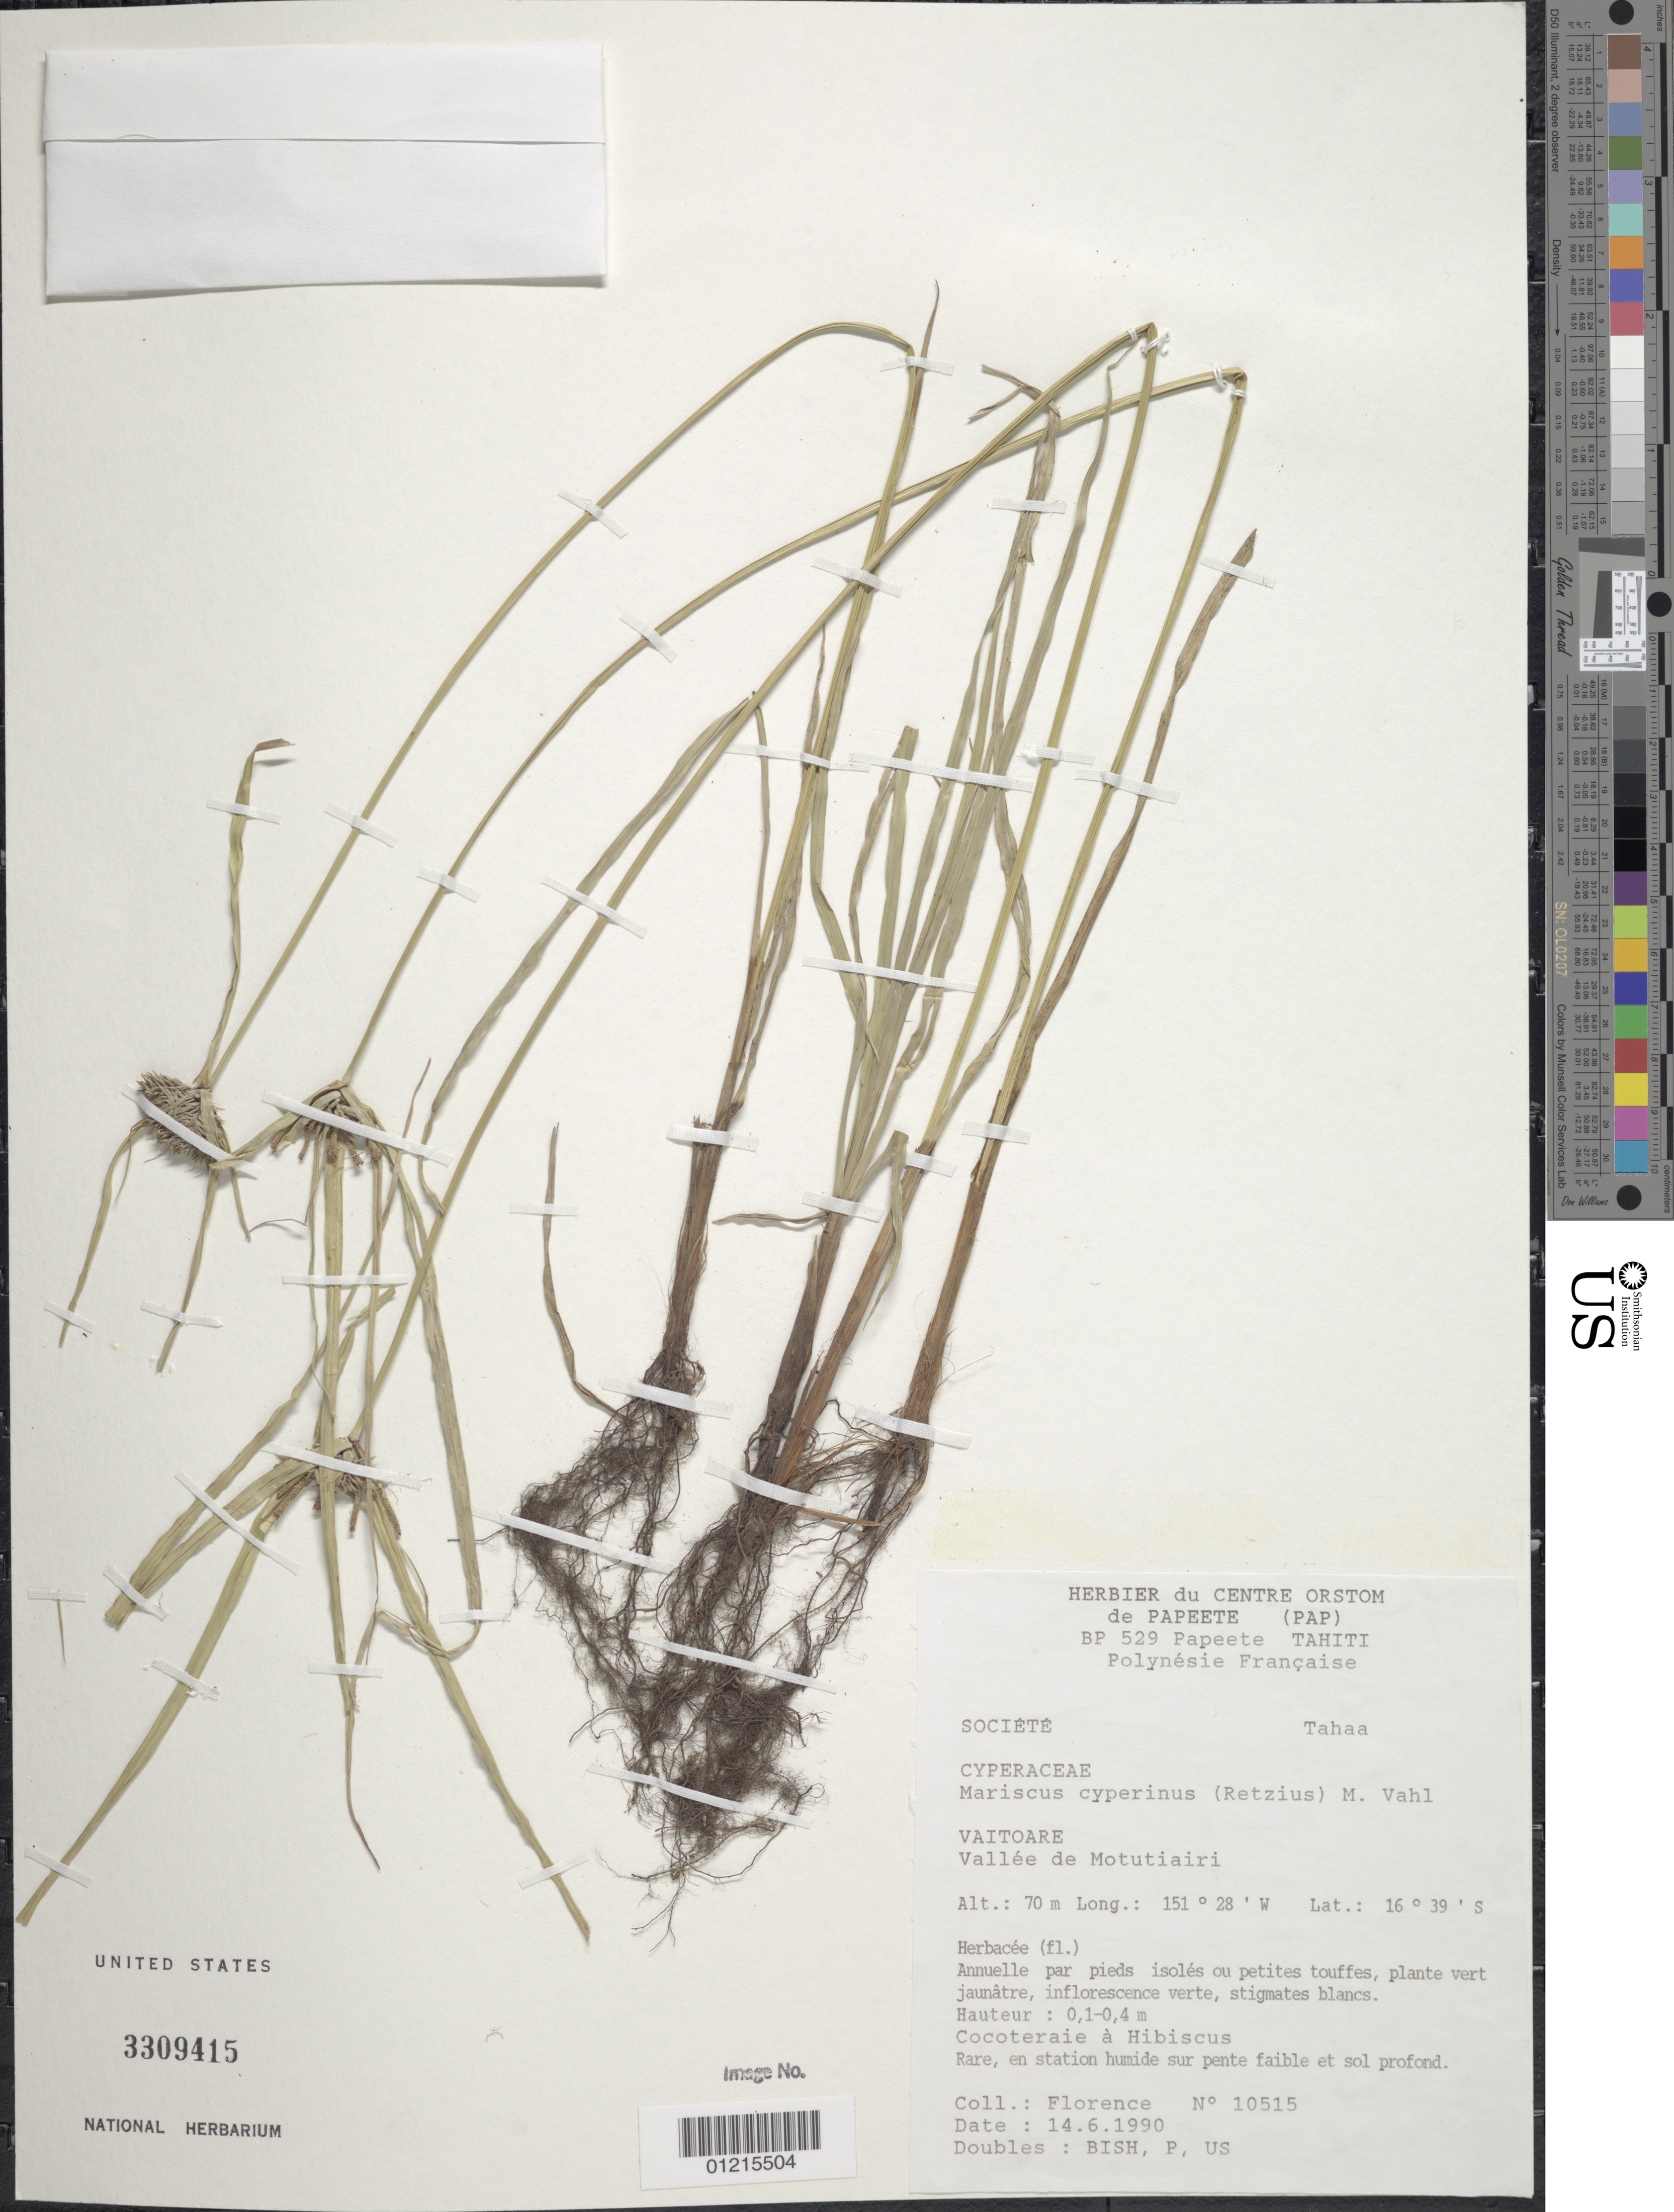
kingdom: Plantae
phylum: Tracheophyta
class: Liliopsida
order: Poales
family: Cyperaceae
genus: Cyperus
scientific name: Cyperus cyperinus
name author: (Retz.) Valck. Sur.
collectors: J. Florence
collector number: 10515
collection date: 1990-06-14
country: French Polynesia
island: Tahaa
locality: Vallèe de Motuiairi.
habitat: Cocoteraie à Hibiscus, en station humide sur pente faible et sol profond.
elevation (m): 70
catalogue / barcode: US 3309415